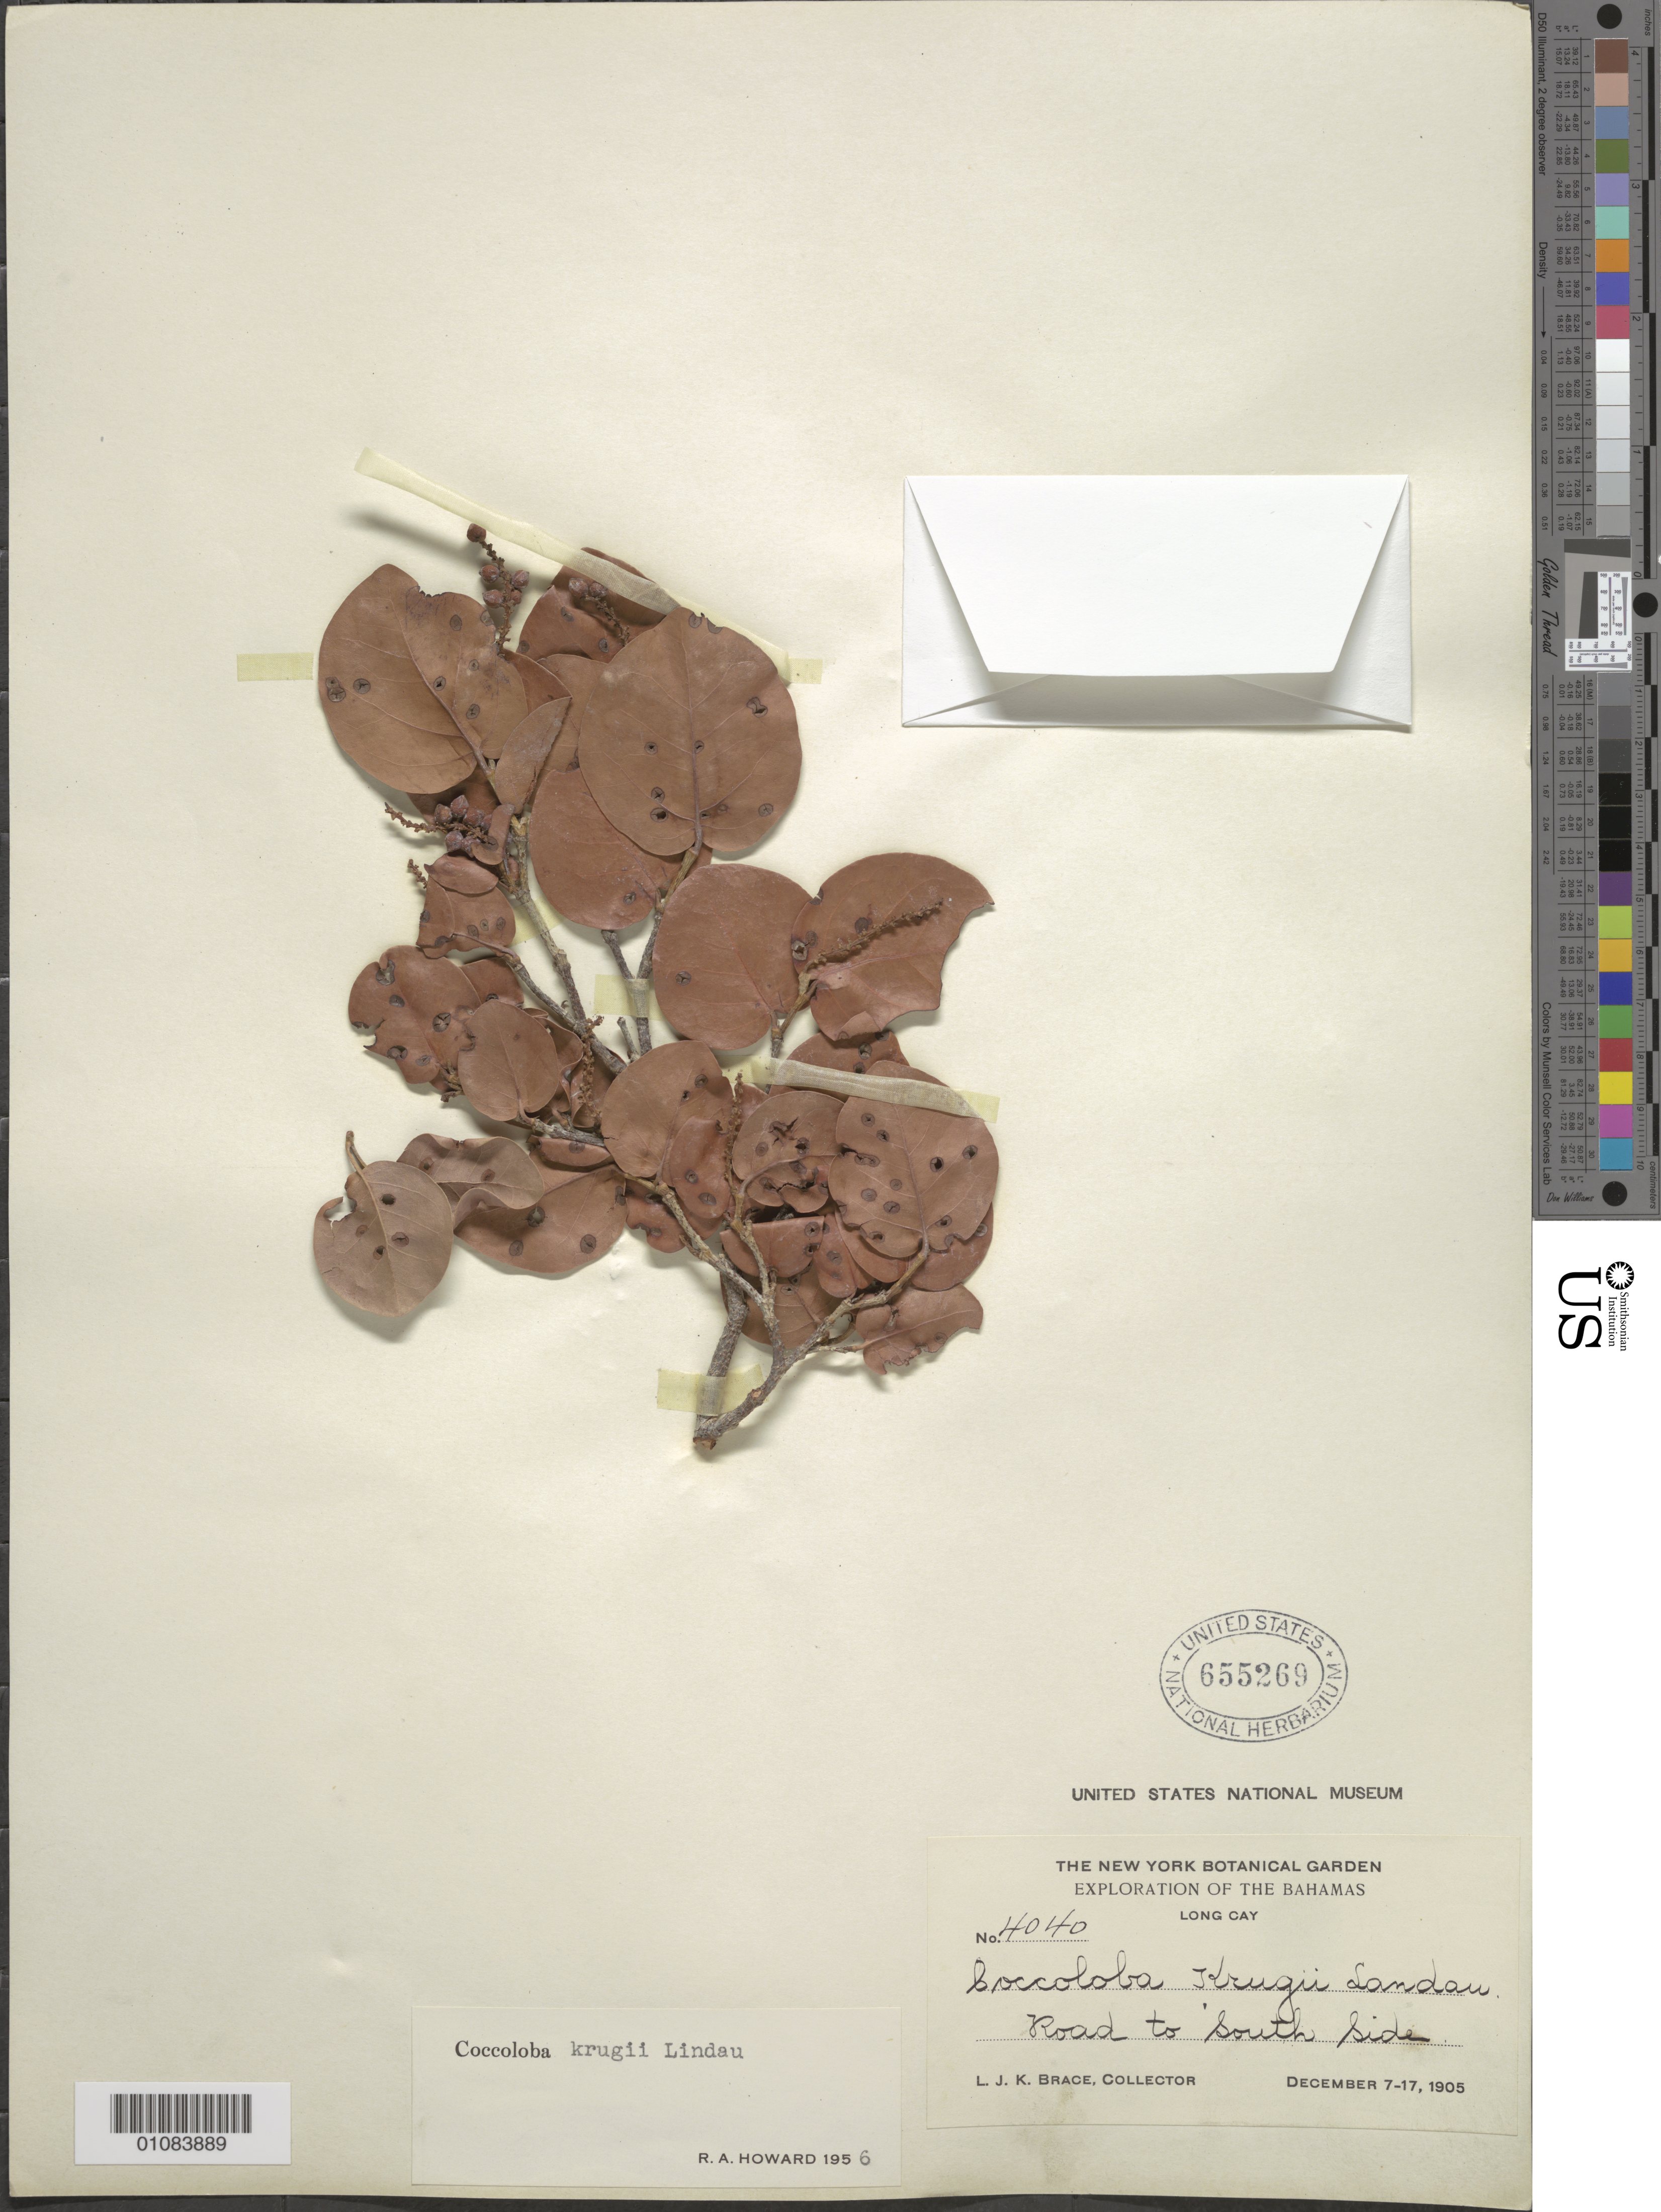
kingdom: Plantae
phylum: Tracheophyta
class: Magnoliopsida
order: Caryophyllales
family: Polygonaceae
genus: Coccoloba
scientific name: Coccoloba krugii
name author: Lindau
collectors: L. J. K. Brace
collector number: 4040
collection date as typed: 07 Dec 1905 to 17 Dec 1905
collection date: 1905-12-07/1905-12-17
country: Bahamas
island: Long Cay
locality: Long Cay, road to South Side.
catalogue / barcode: US 655269